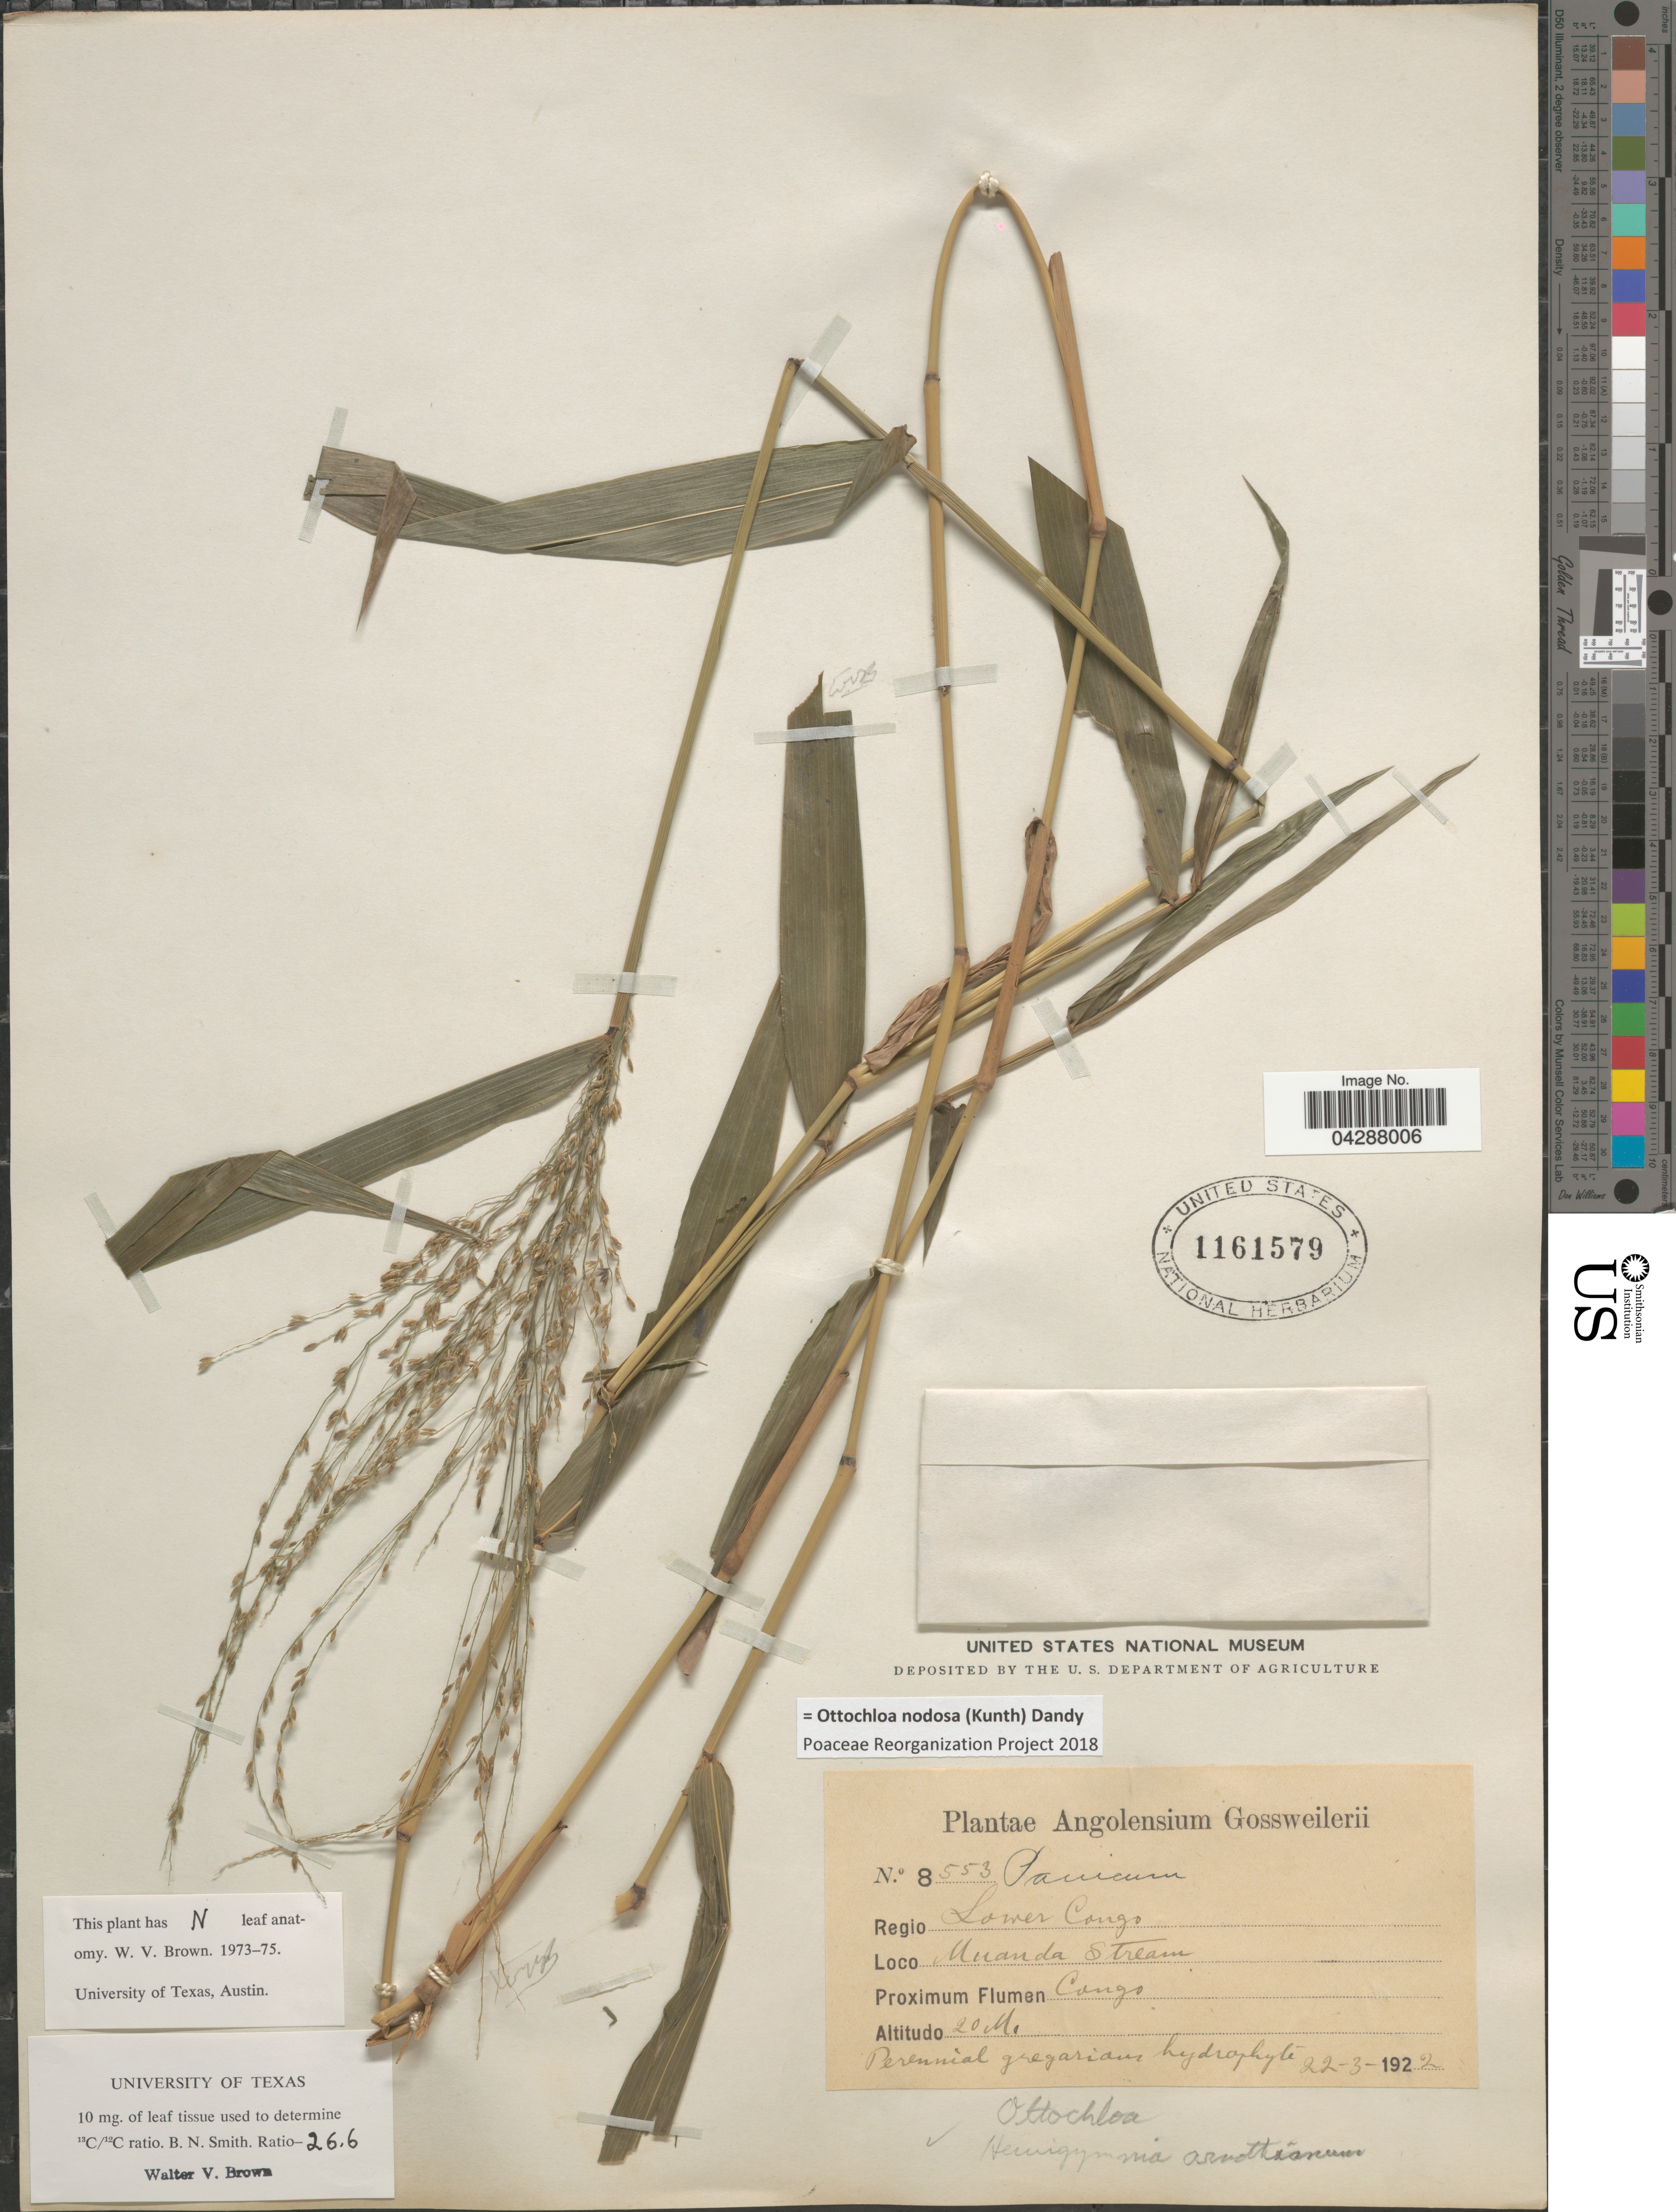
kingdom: Plantae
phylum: Tracheophyta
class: Liliopsida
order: Poales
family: Poaceae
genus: Ottochloa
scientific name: Ottochloa nodosa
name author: (Kunth) Dandy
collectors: -. Gossweiler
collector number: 8553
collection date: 1922-03-22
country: Angola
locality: Angolensium. Regio Lower Congo. Muanda Stream. Proximum Flumen Congo.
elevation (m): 20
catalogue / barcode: US 1161579